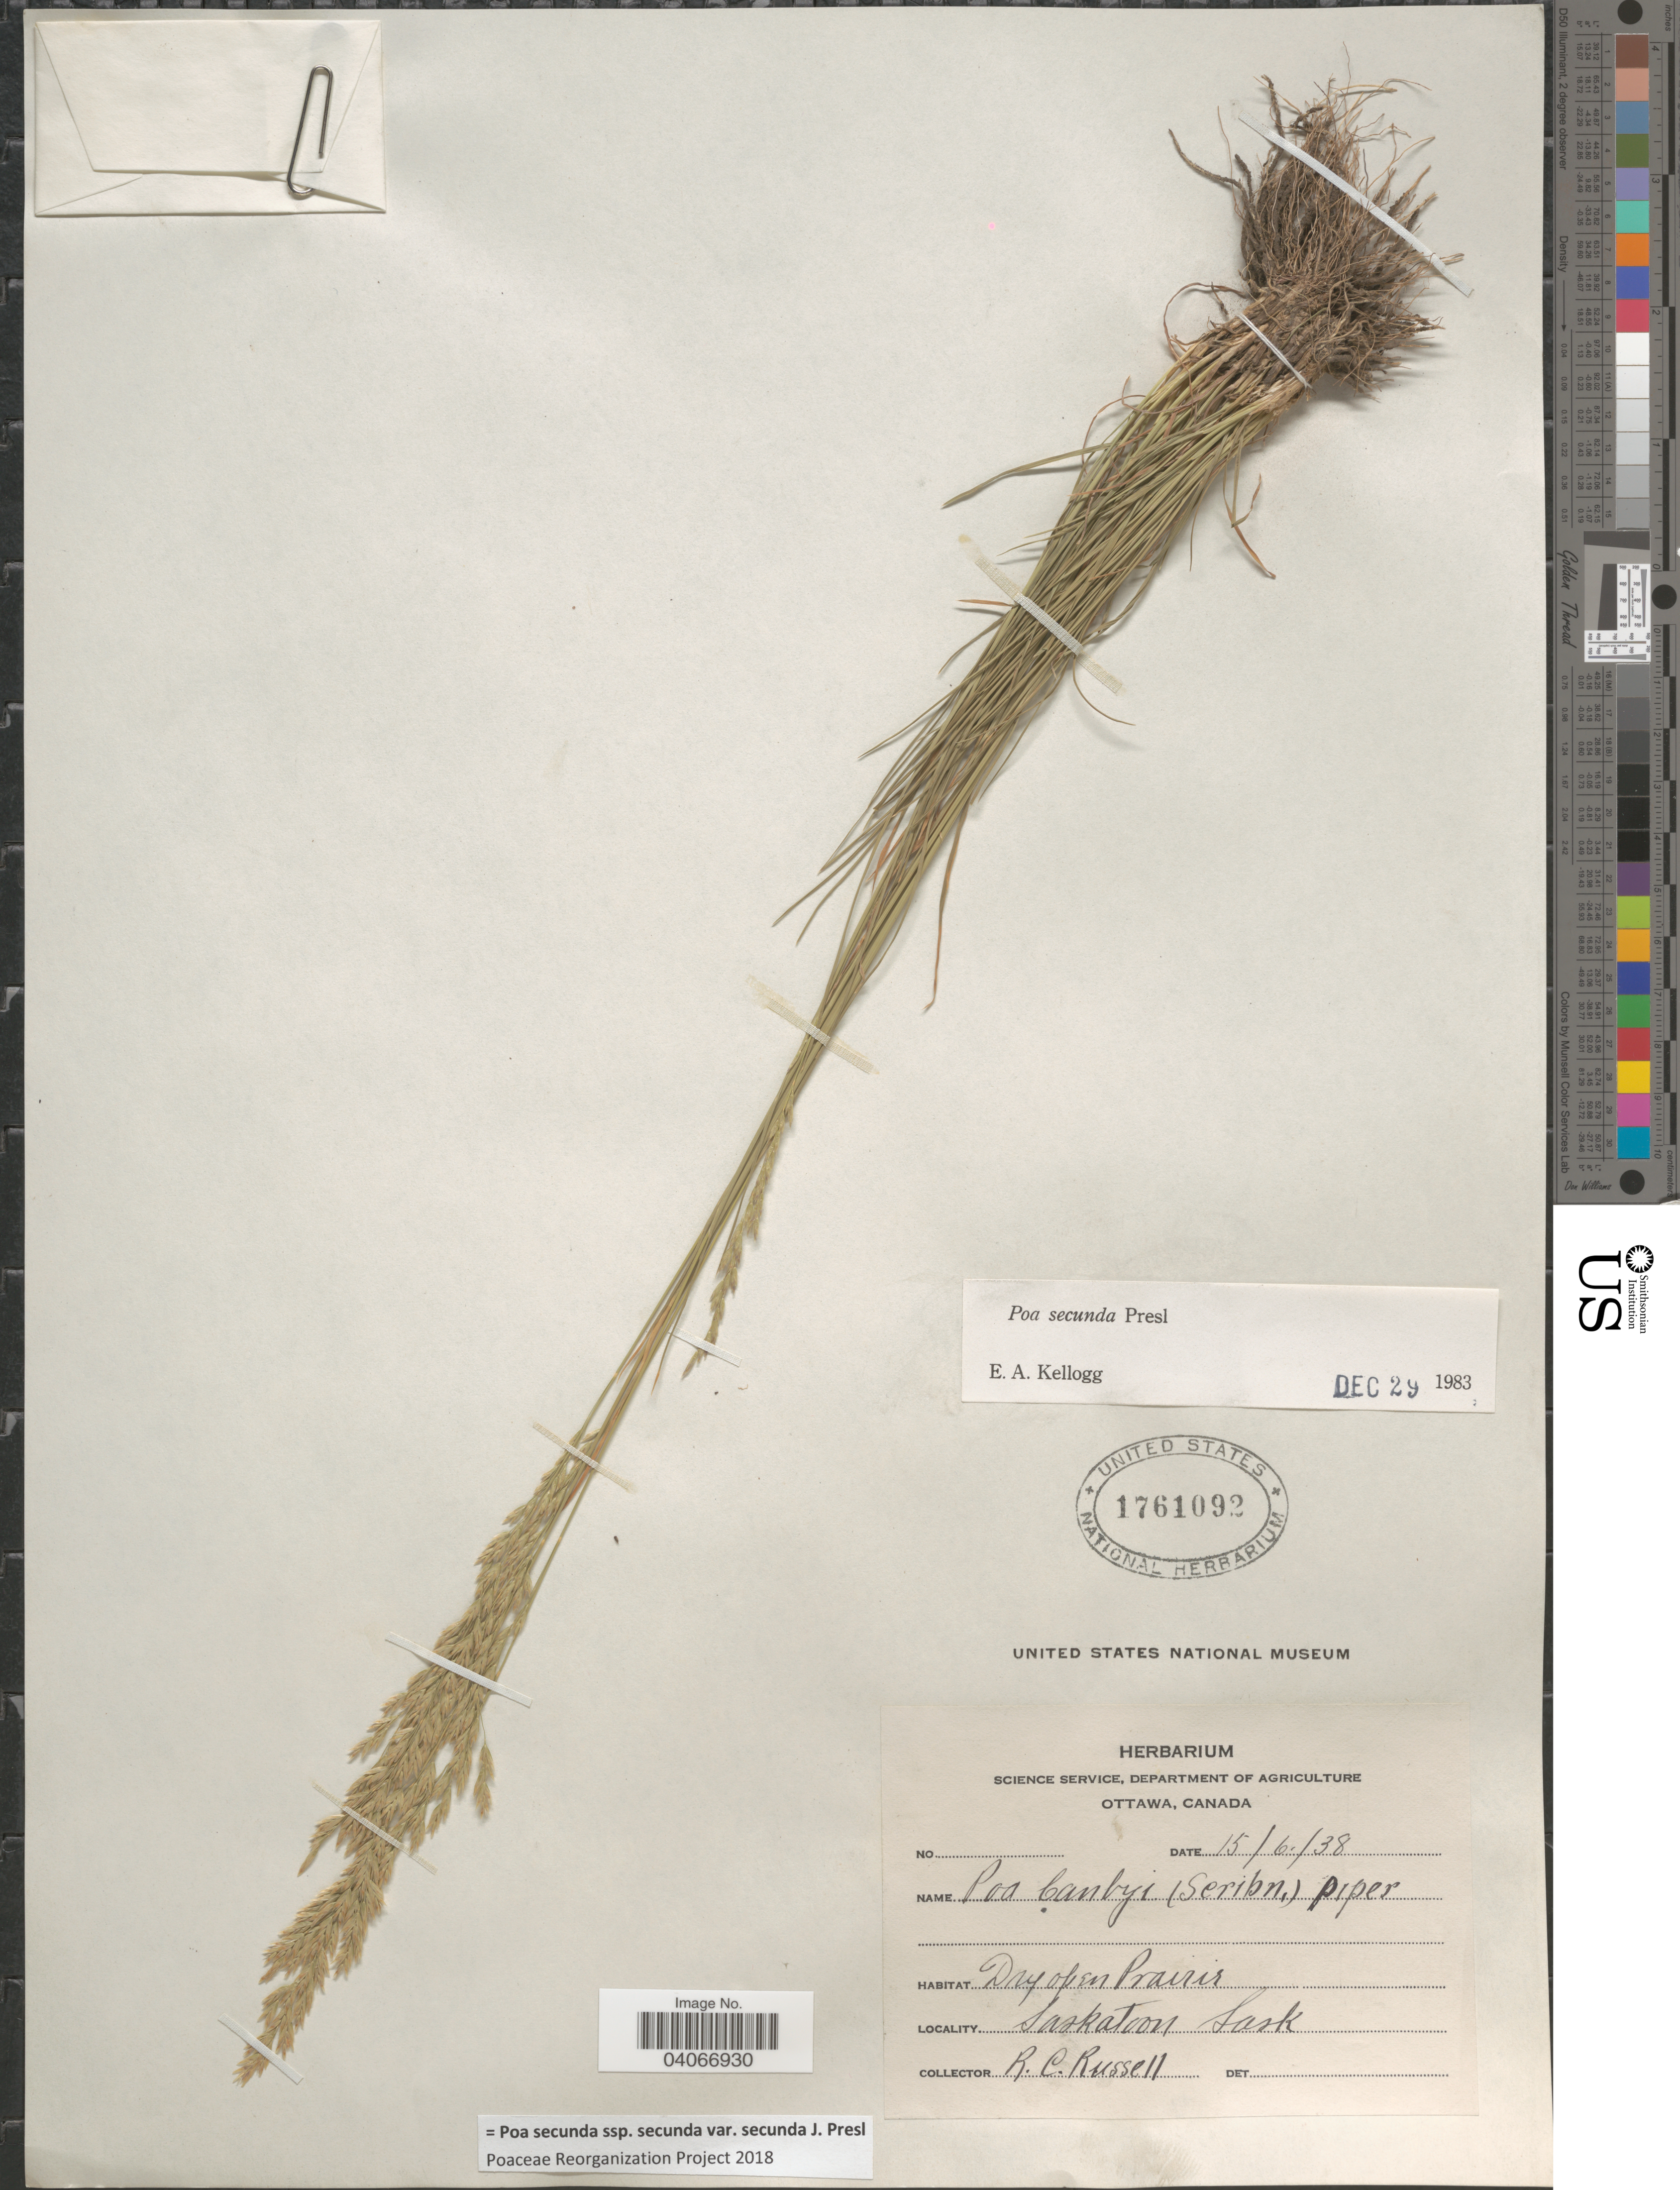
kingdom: Plantae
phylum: Tracheophyta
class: Liliopsida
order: Poales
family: Poaceae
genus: Poa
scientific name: Poa secunda subsp. secunda var. secunda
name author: J. Presl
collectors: R. Russell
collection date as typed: Transcribed d/m/y: 15/6/38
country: Canada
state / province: Saskatchewan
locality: Saskatoon Sask.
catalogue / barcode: US 1761092